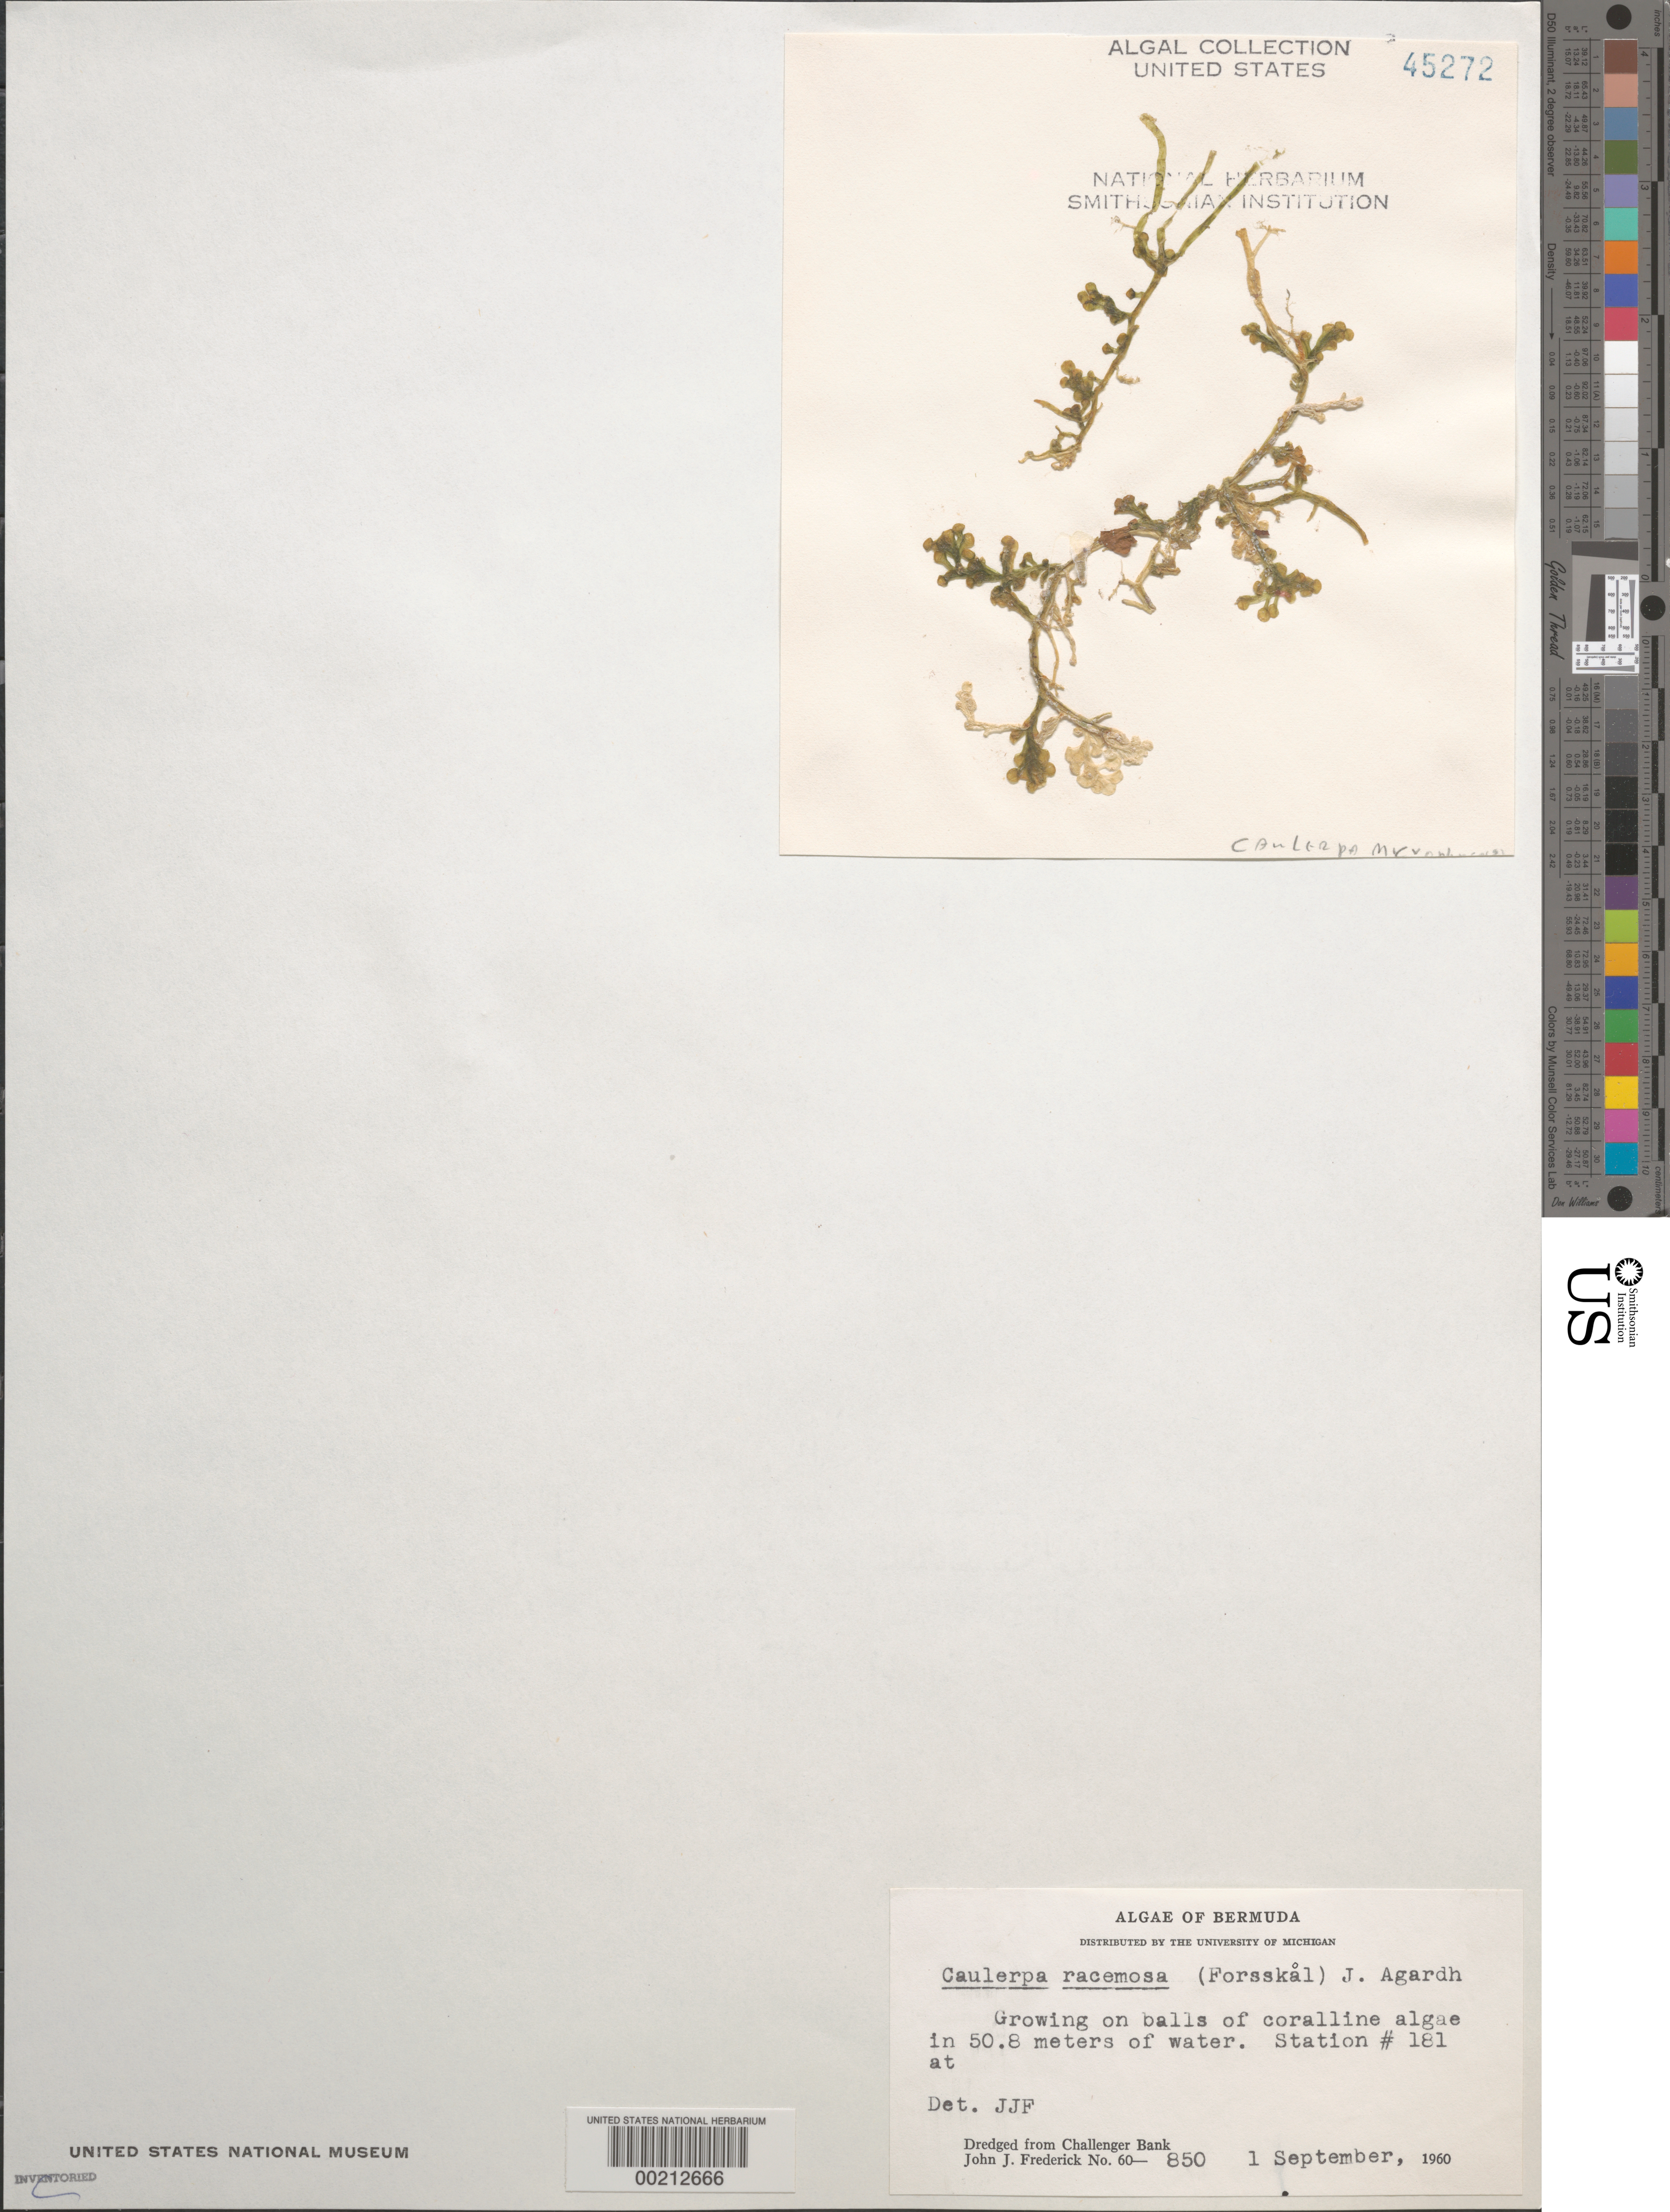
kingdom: Plantae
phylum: Chlorophyta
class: Ulvophyceae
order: Bryopsidales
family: Caulerpaceae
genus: Caulerpa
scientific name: Caulerpa racemosa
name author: (Forssk.) J. Agardh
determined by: Frederick, J. J.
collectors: J. Frederick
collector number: JJF 60-850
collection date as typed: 01 Sep 1960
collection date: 1960-09-01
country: Bermuda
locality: Challenger Bank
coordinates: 32 03'01"N, 65 01'03"W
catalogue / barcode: US 45272